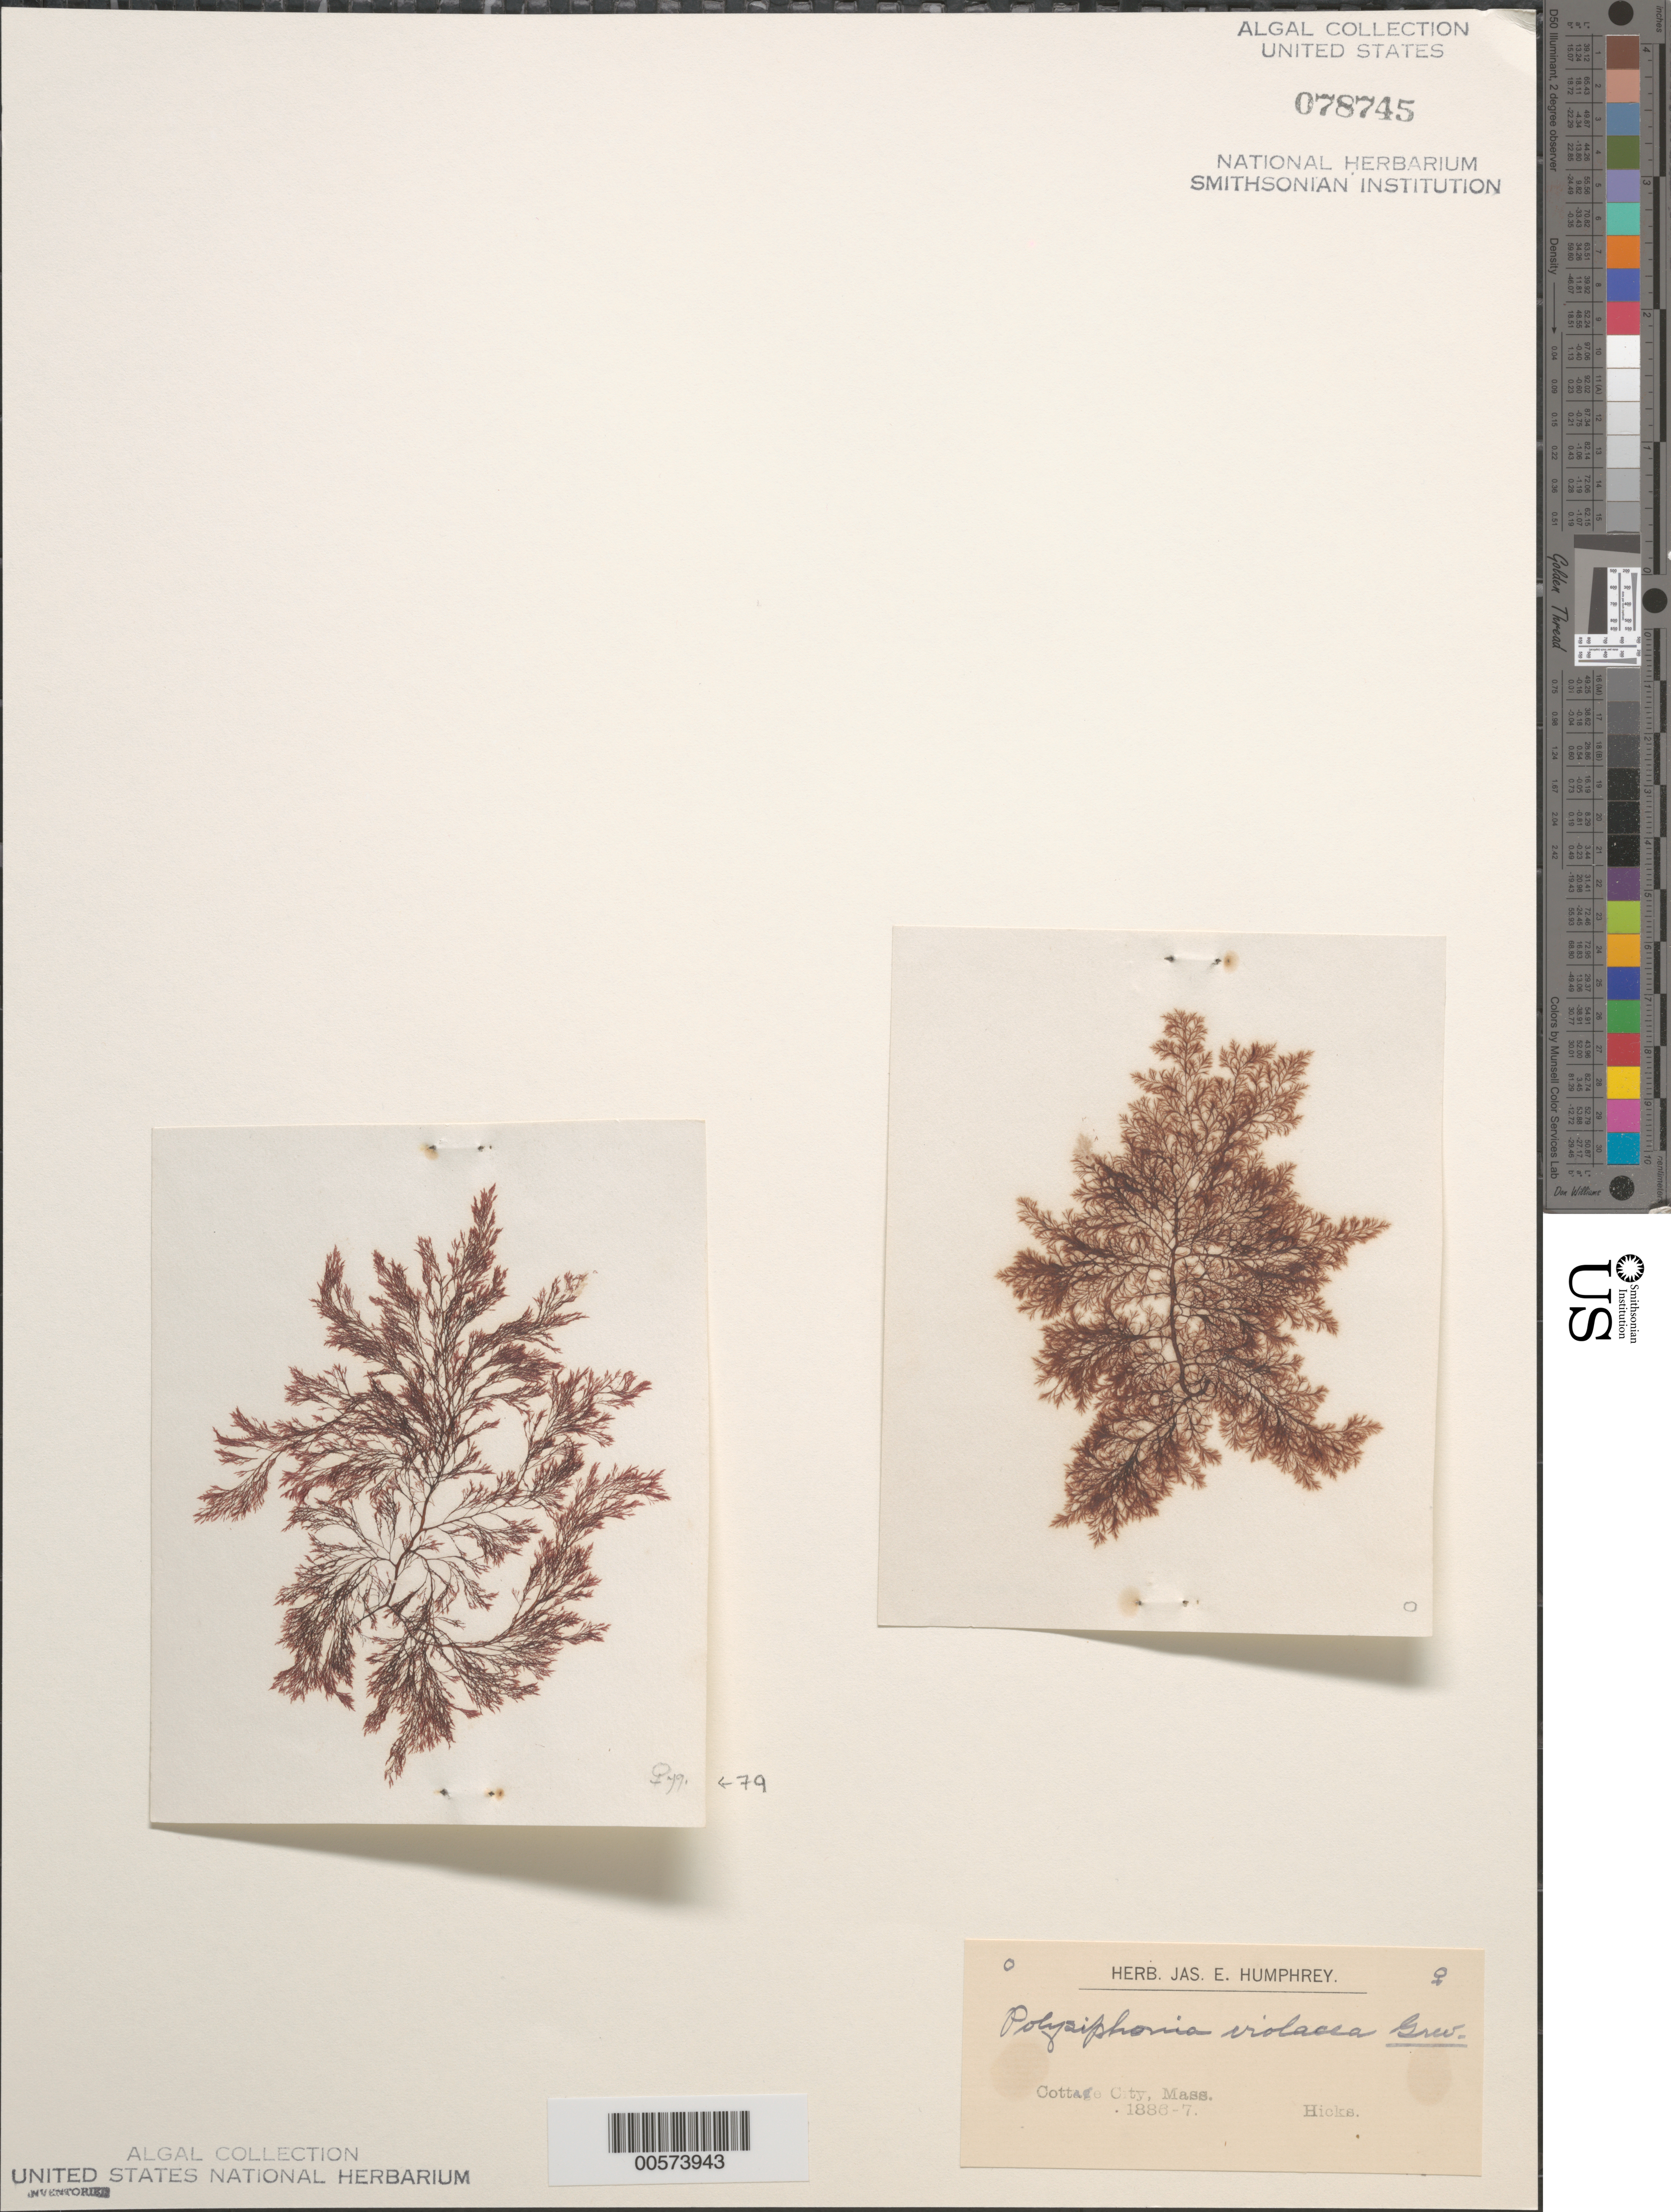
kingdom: Plantae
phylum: Rhodophyta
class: Florideophyceae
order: Ceramiales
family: Rhodomelaceae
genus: Vertebrata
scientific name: Vertebrata fucoides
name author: (Hudson) Kuntze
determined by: Algae name updating Project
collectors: -. Hicks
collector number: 79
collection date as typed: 1886 or -- --- 1887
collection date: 1886 or 1887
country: United States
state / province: Massachusetts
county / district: Dukes County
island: Martha's Vineyard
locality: Cottage City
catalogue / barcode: US 78745